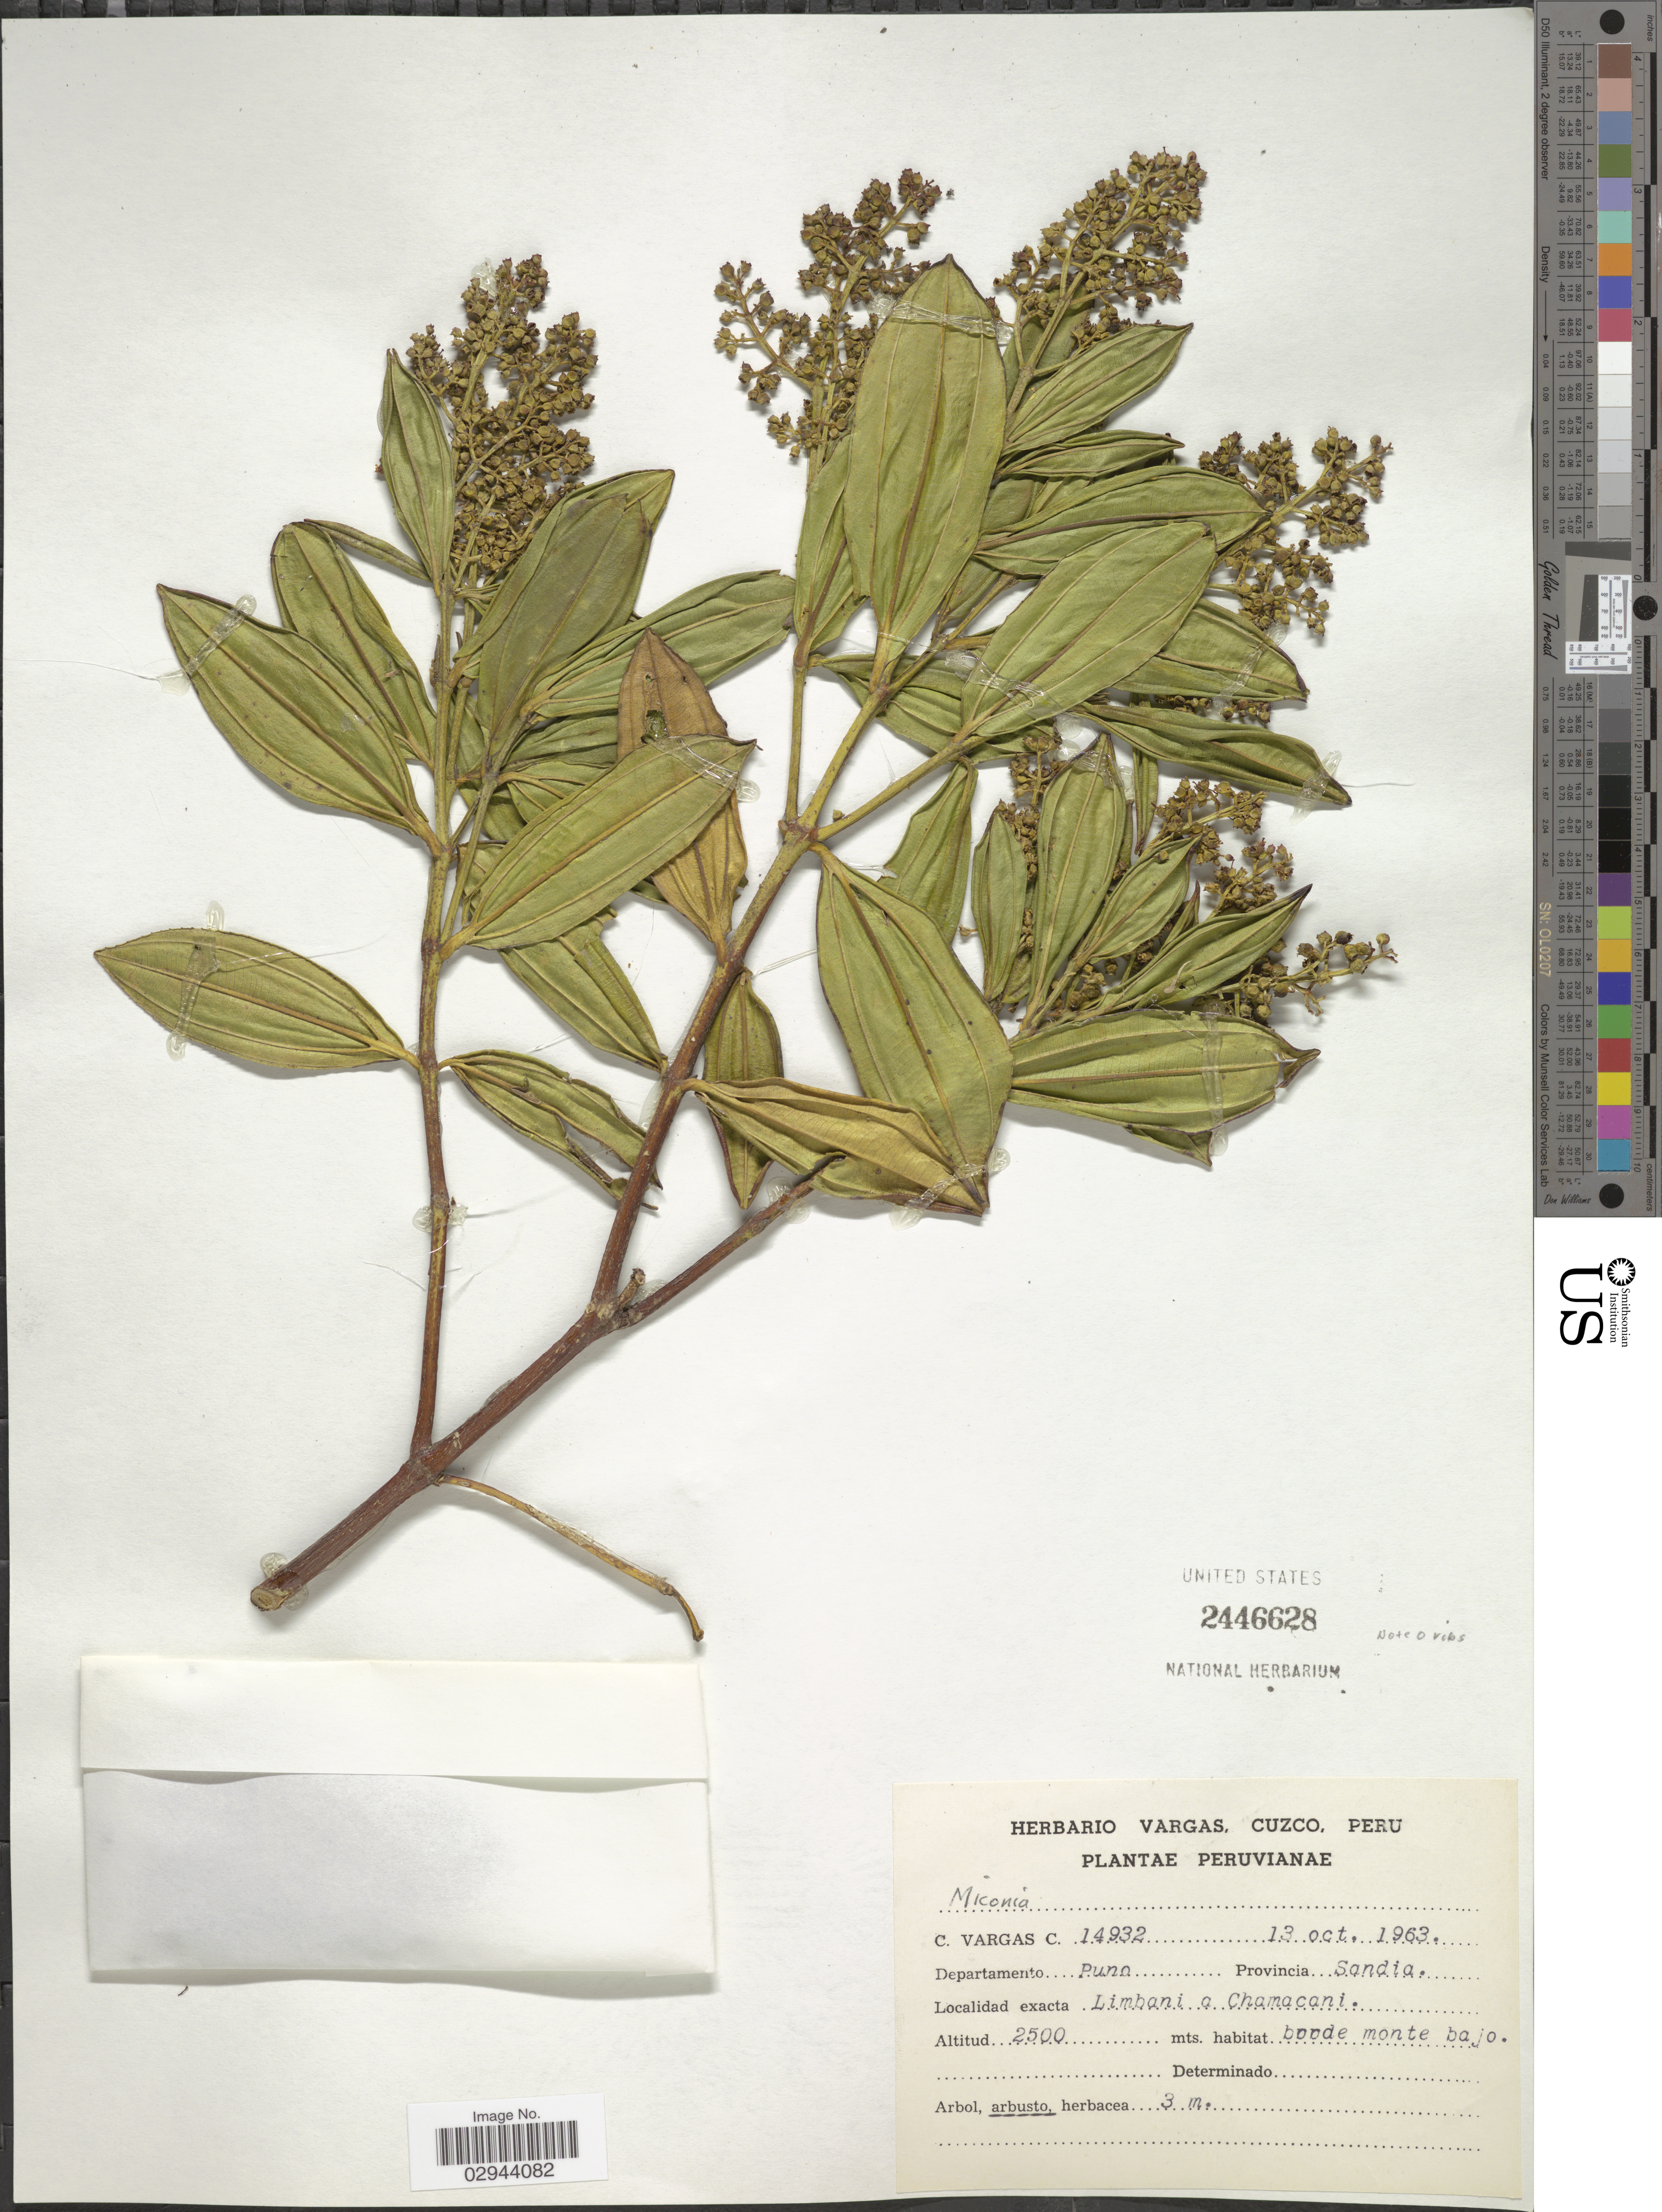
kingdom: Plantae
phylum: Tracheophyta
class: Magnoliopsida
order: Myrtales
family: Melastomataceae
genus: Miconia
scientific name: Miconia theizans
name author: (Bonpl.) Cogn.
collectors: C. Vargas Calderón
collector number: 14932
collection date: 1963-10-13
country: Peru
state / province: Puno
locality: Departamento Puno, Provincia Sandia, Limbani a Chamacani.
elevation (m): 2500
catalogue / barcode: US 2446628